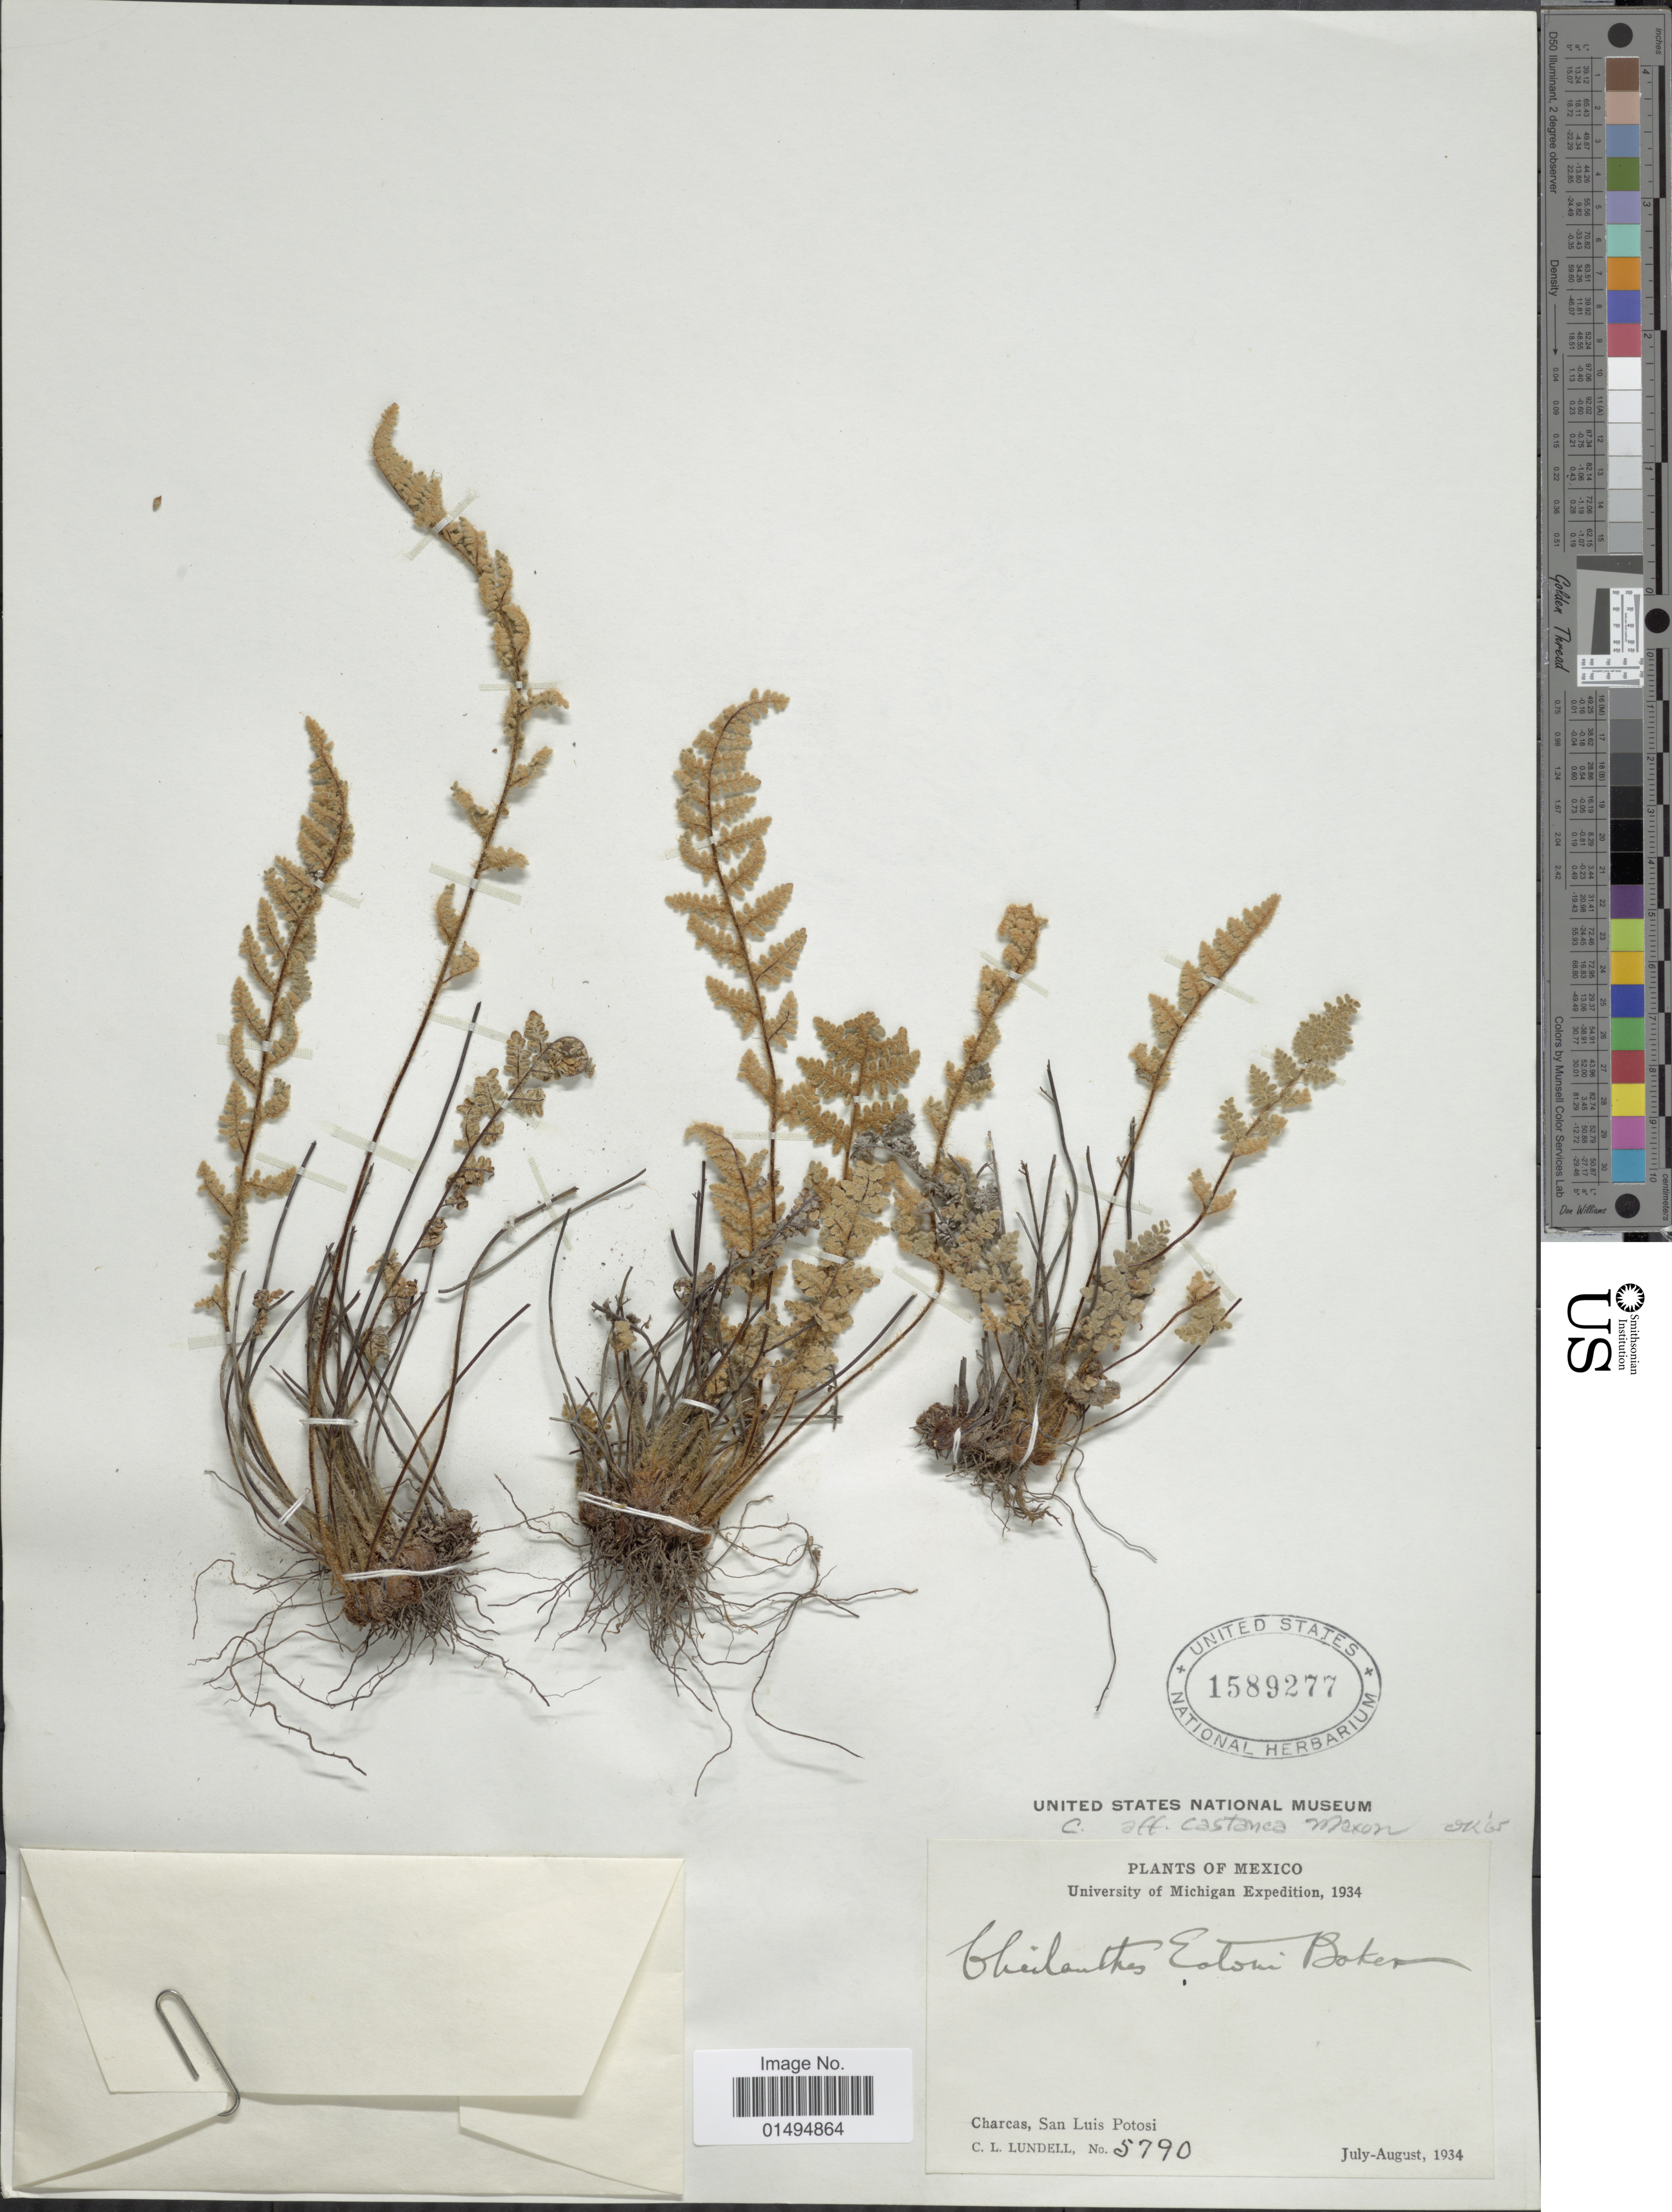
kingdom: Plantae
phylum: Tracheophyta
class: Polypodiopsida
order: Polypodiales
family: Pteridaceae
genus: Myriopteris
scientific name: Myriopteris rufa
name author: Fée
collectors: C. L. Lundell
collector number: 5790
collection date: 1934-07/1934-08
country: Mexico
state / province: San Luis Potosí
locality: Charcas.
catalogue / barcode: US 1589277